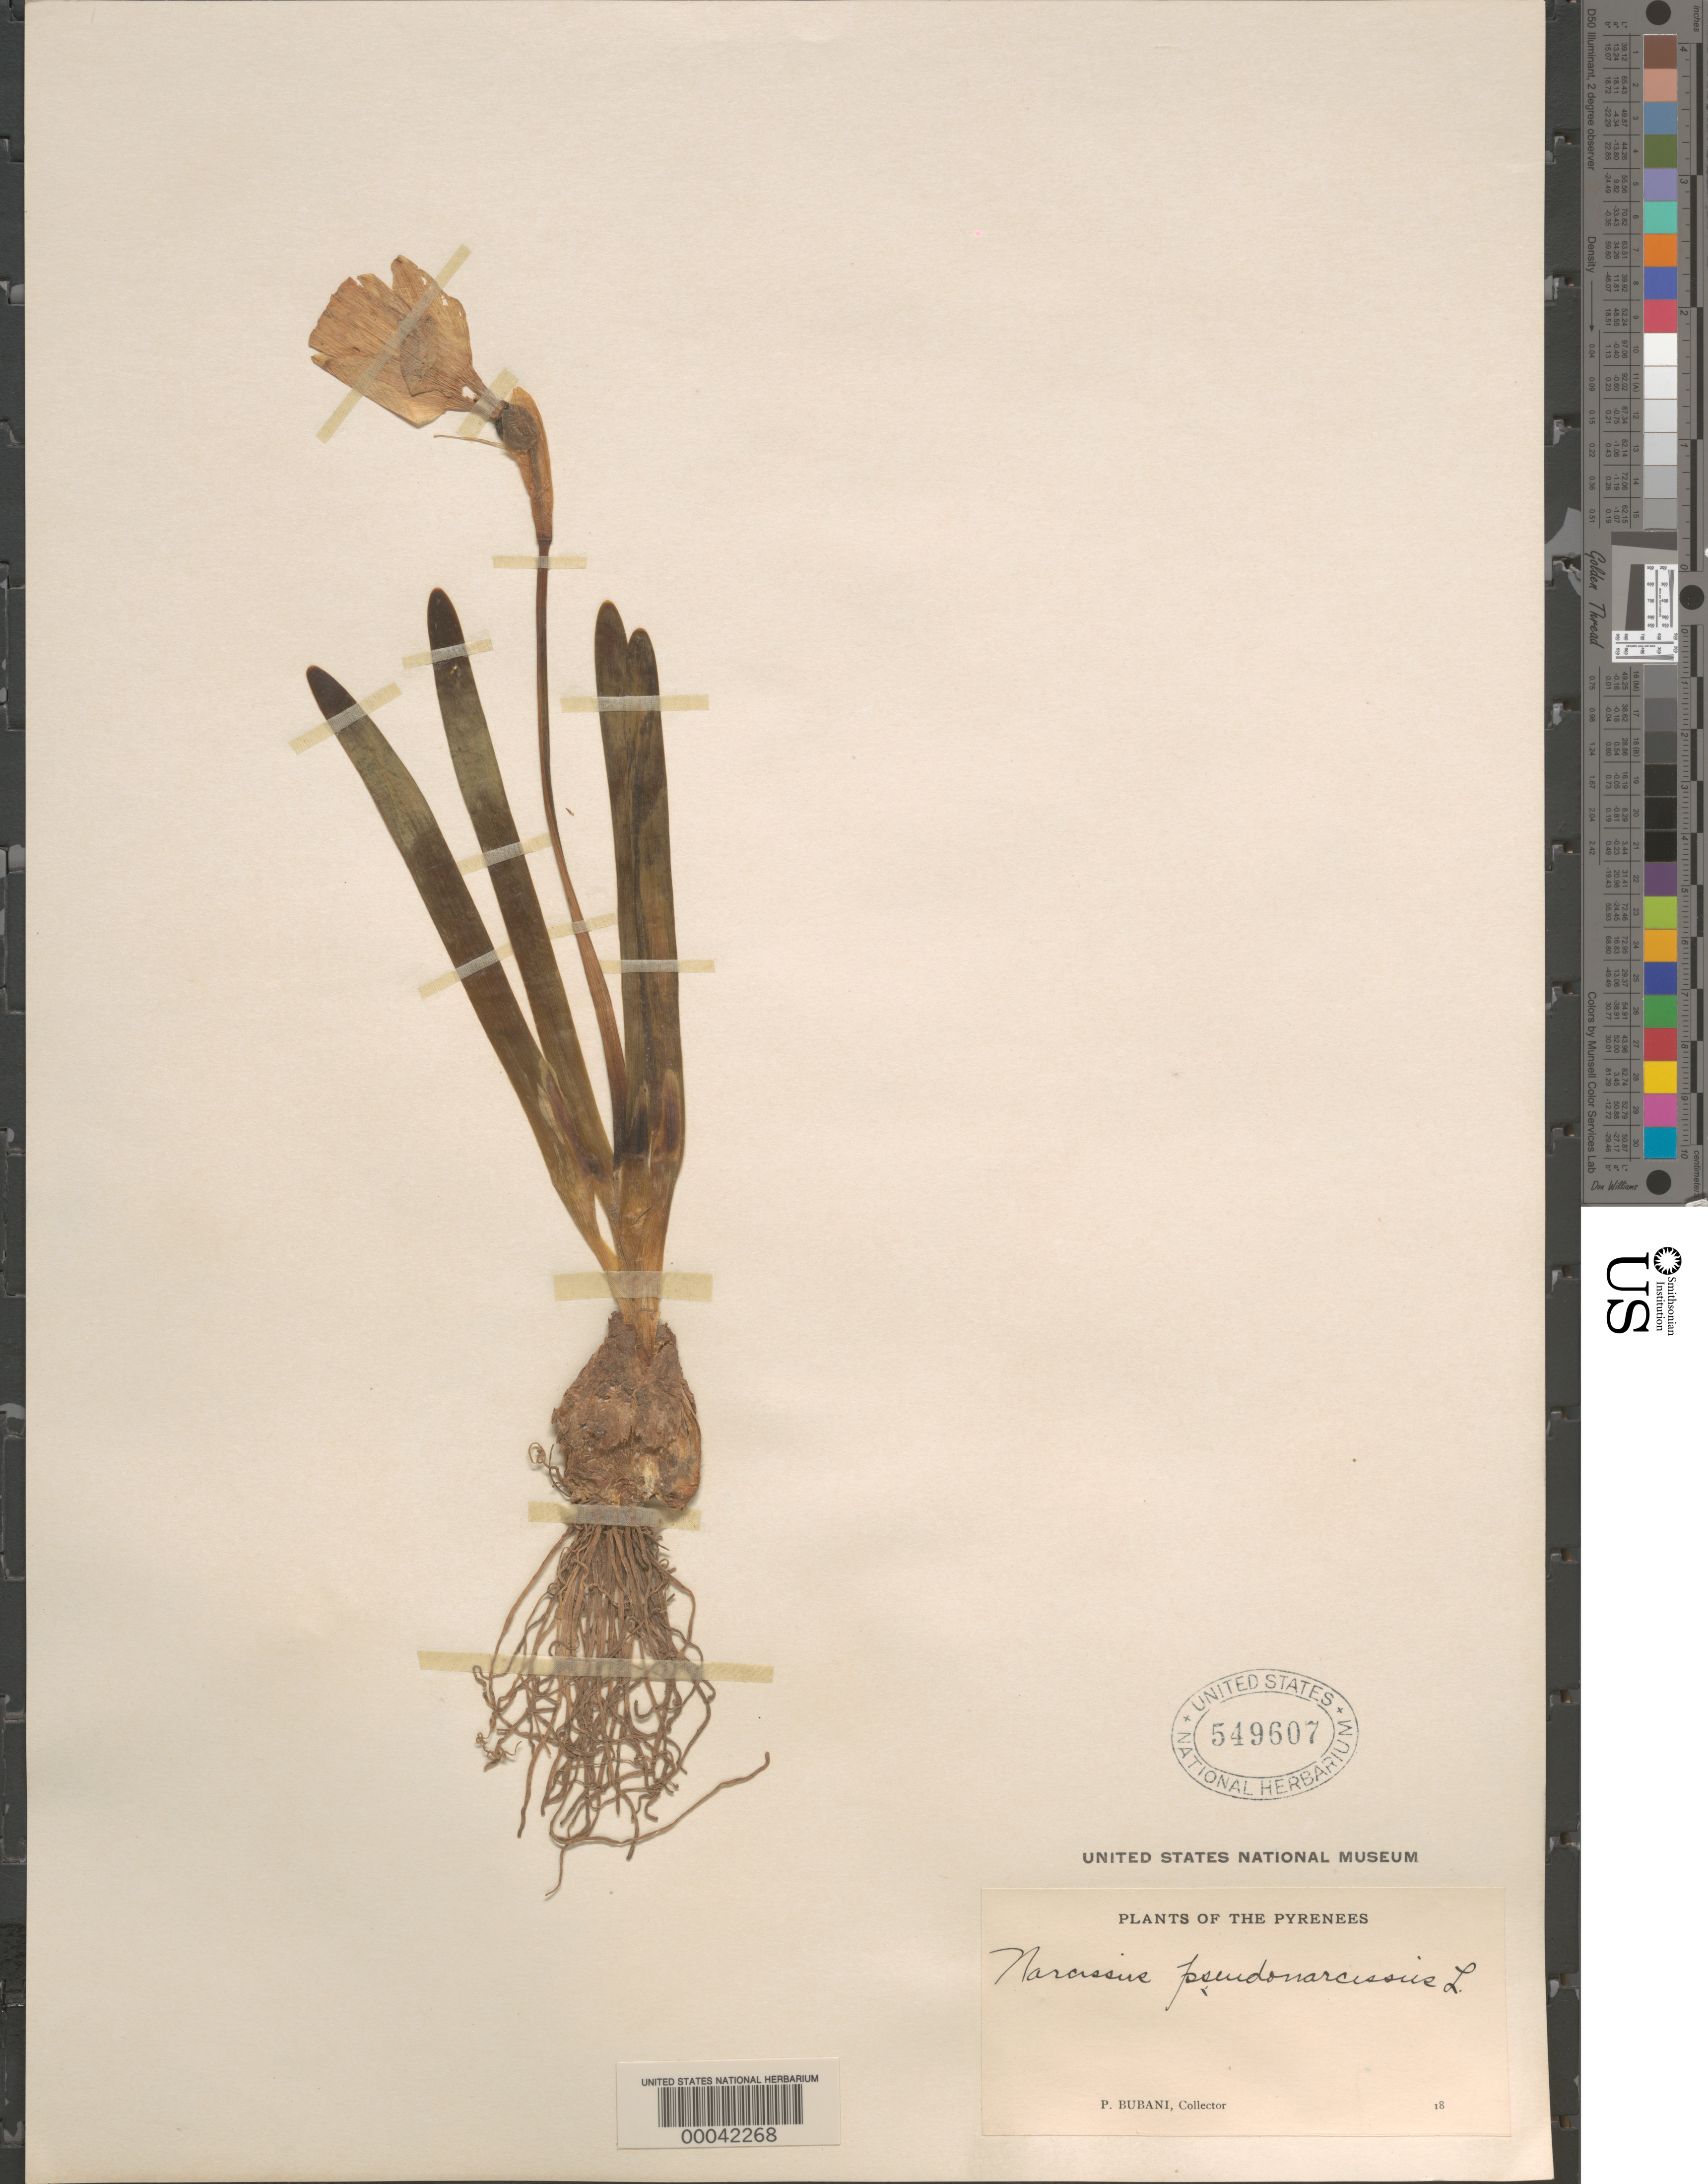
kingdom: Plantae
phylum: Tracheophyta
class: Liliopsida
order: Asparagales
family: Amaryllidaceae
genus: Narcissus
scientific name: Narcissus pseudonarcissus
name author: L.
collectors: P. Bubani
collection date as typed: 18--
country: France / Spain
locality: Pyrenees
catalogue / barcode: US 549607